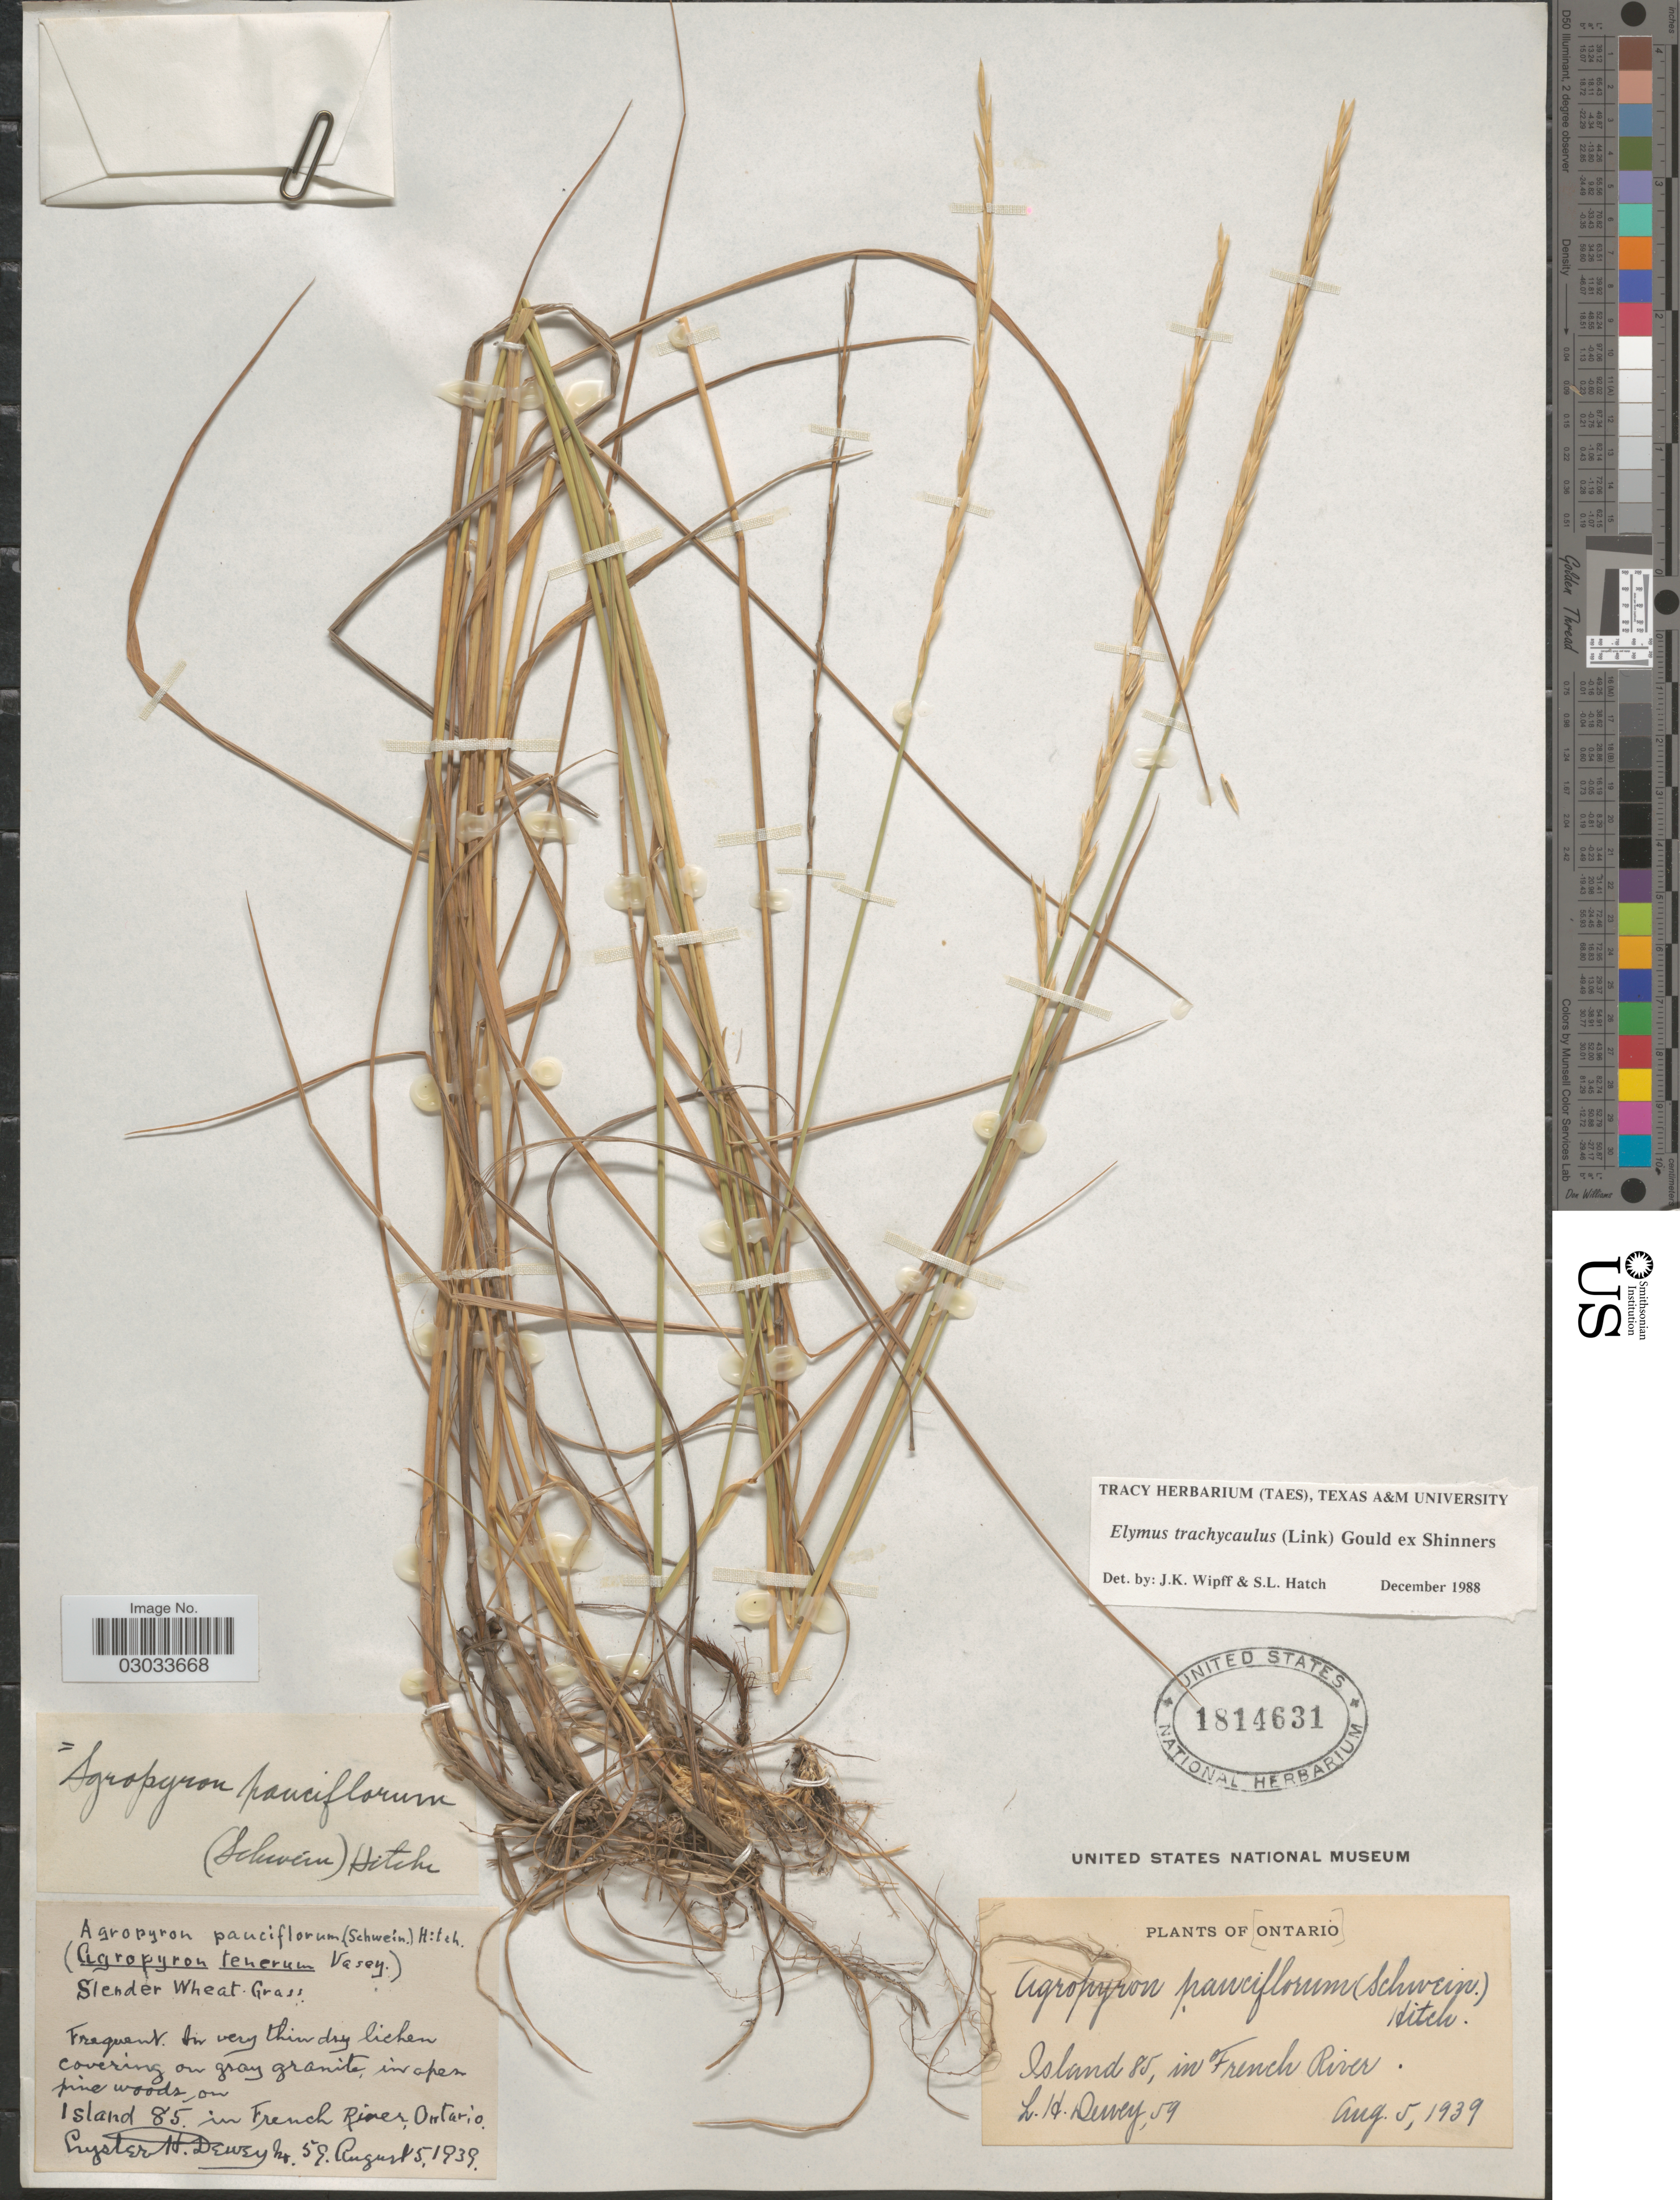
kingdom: Plantae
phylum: Tracheophyta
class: Liliopsida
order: Poales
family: Poaceae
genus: Elymus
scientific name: Elymus trachycaulus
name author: (Link) Gould ex Shinners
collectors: L. H. Dewey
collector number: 59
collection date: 1939-08-05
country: Canada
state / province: Ontario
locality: Island 85, in French River.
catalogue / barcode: US 1814631